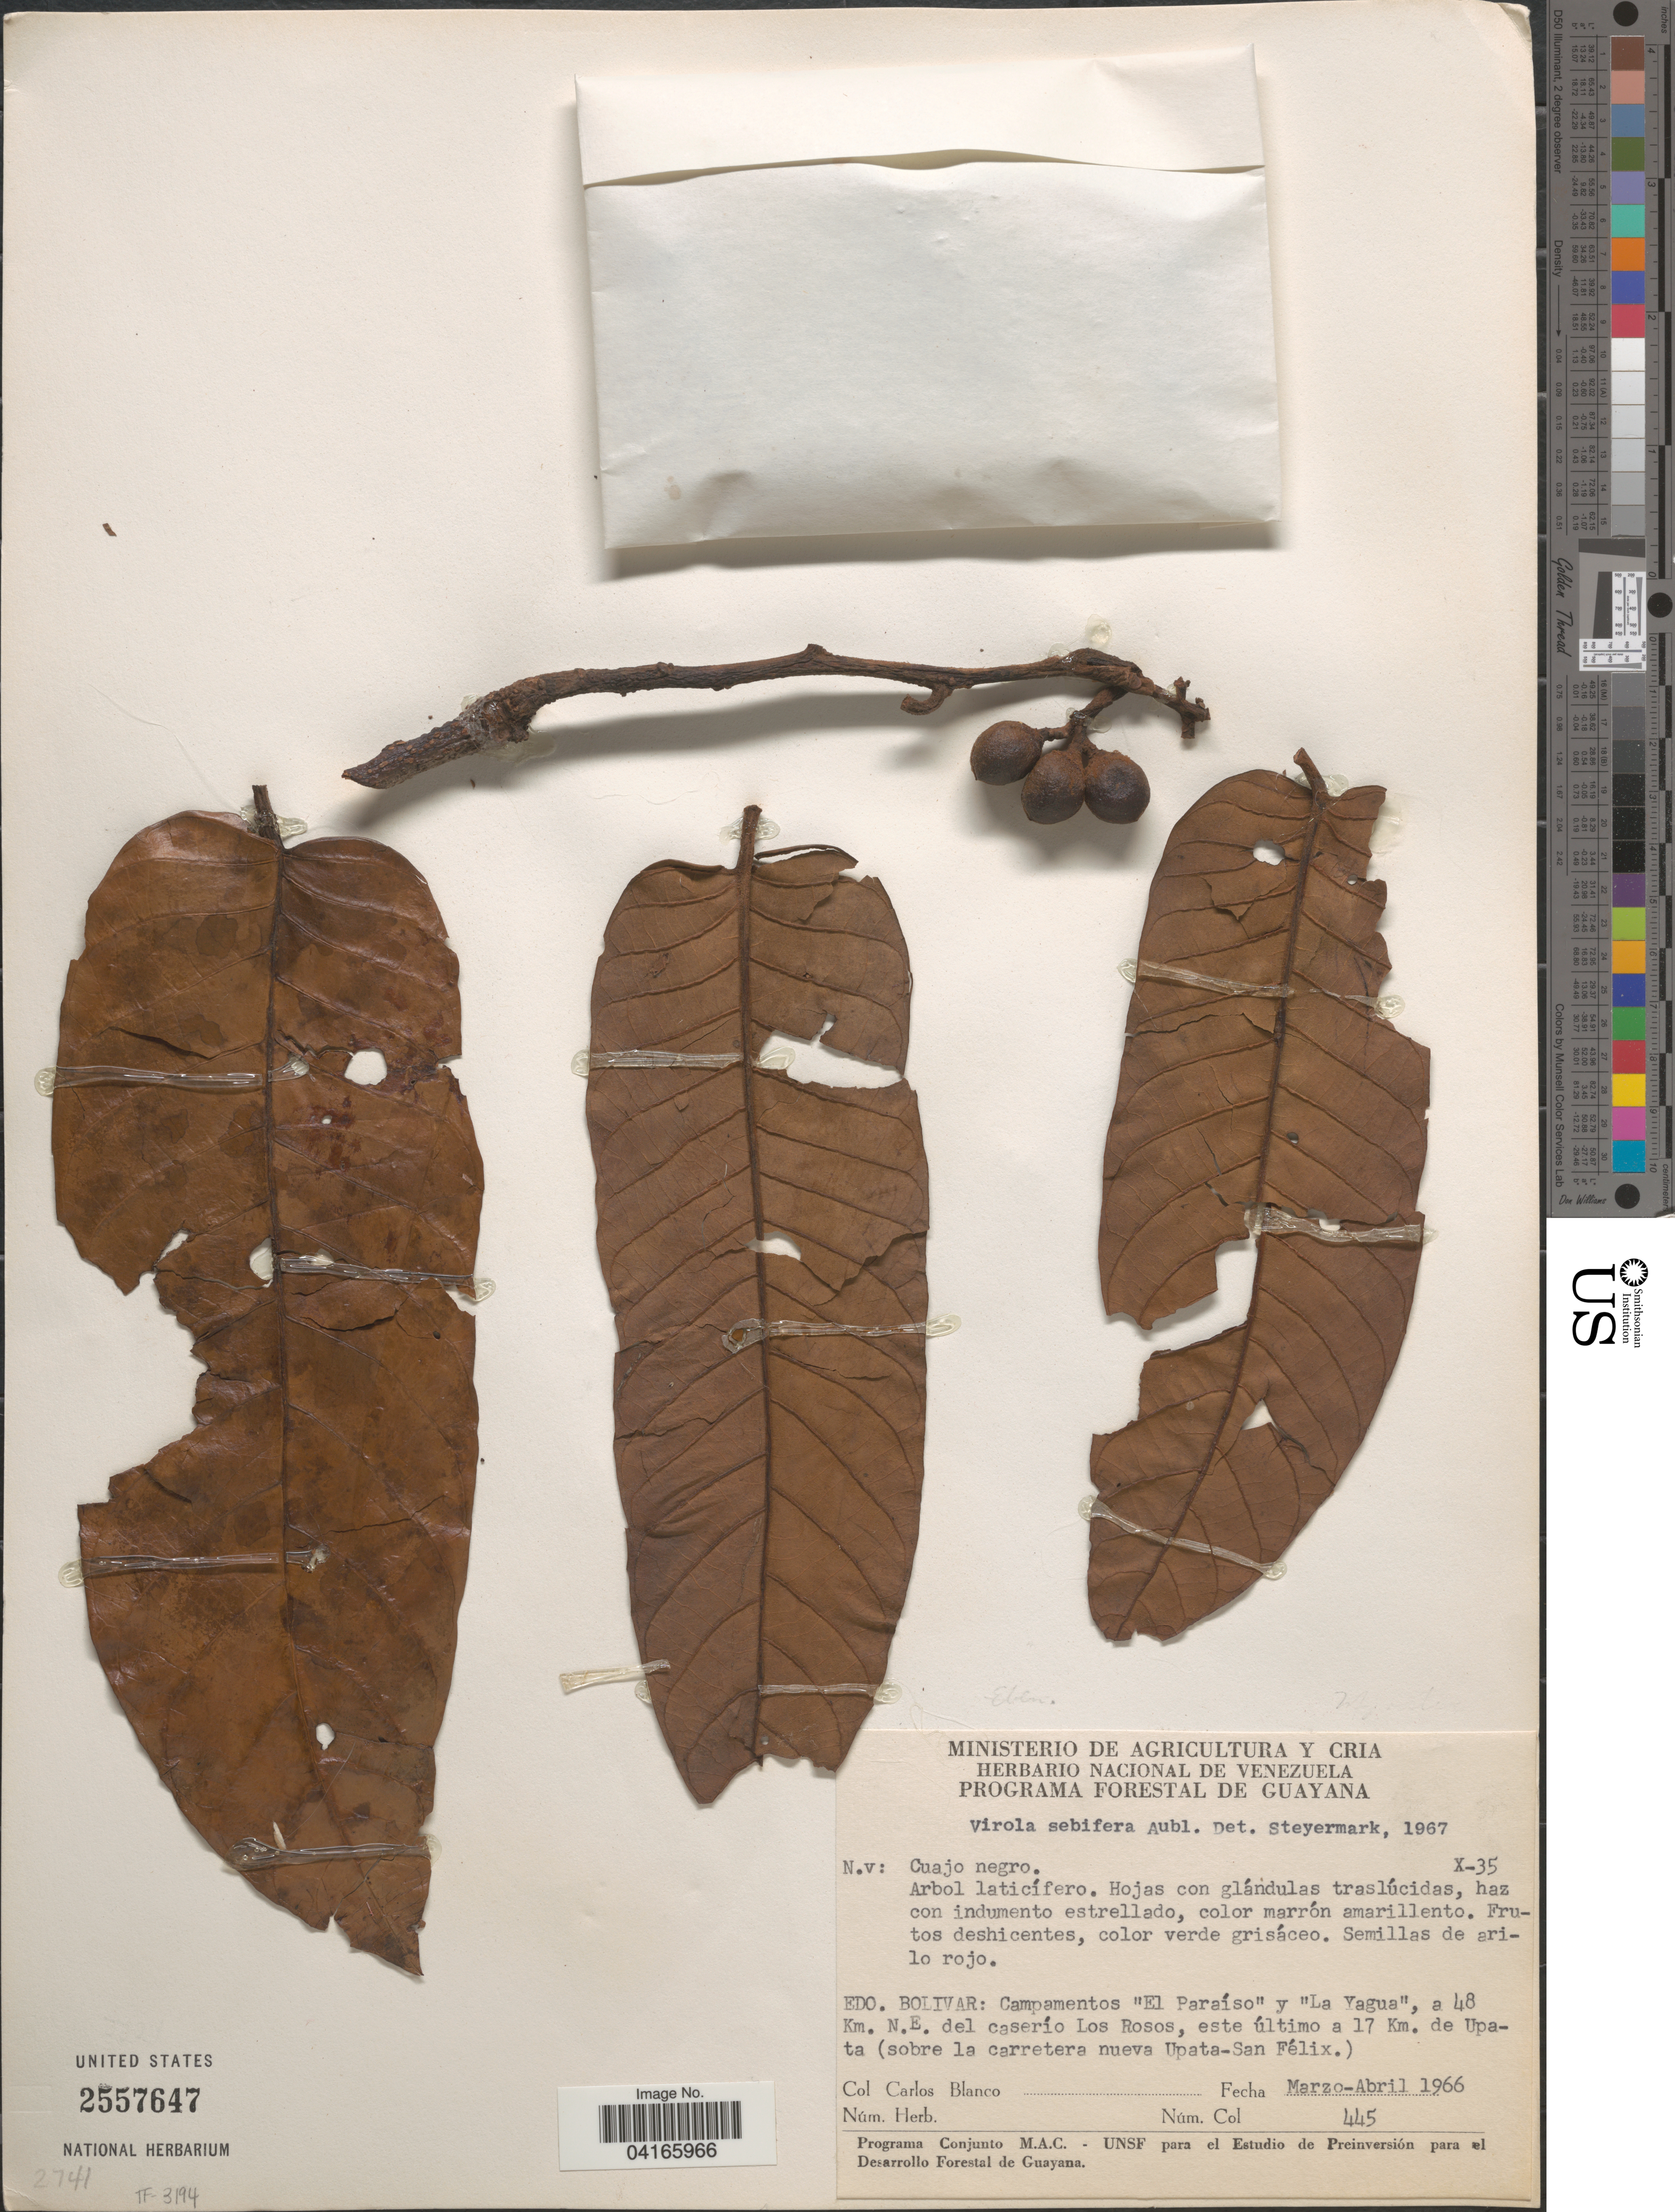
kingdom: Plantae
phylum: Tracheophyta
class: Magnoliopsida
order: Magnoliales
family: Myristicaceae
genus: Virola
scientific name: Virola sebifera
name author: Aubl.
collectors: C. Blanco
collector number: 445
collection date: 1966-03/1966-04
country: Venezuela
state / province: Bolivar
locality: Campamentos "El Paraíso" y "La Yagua", a 48 Km. N.E. del caserío Los Rosos, este último a 17 Km. de Upata (sobre la carretera nueva Upata-San Félix).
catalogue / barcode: US 2557647